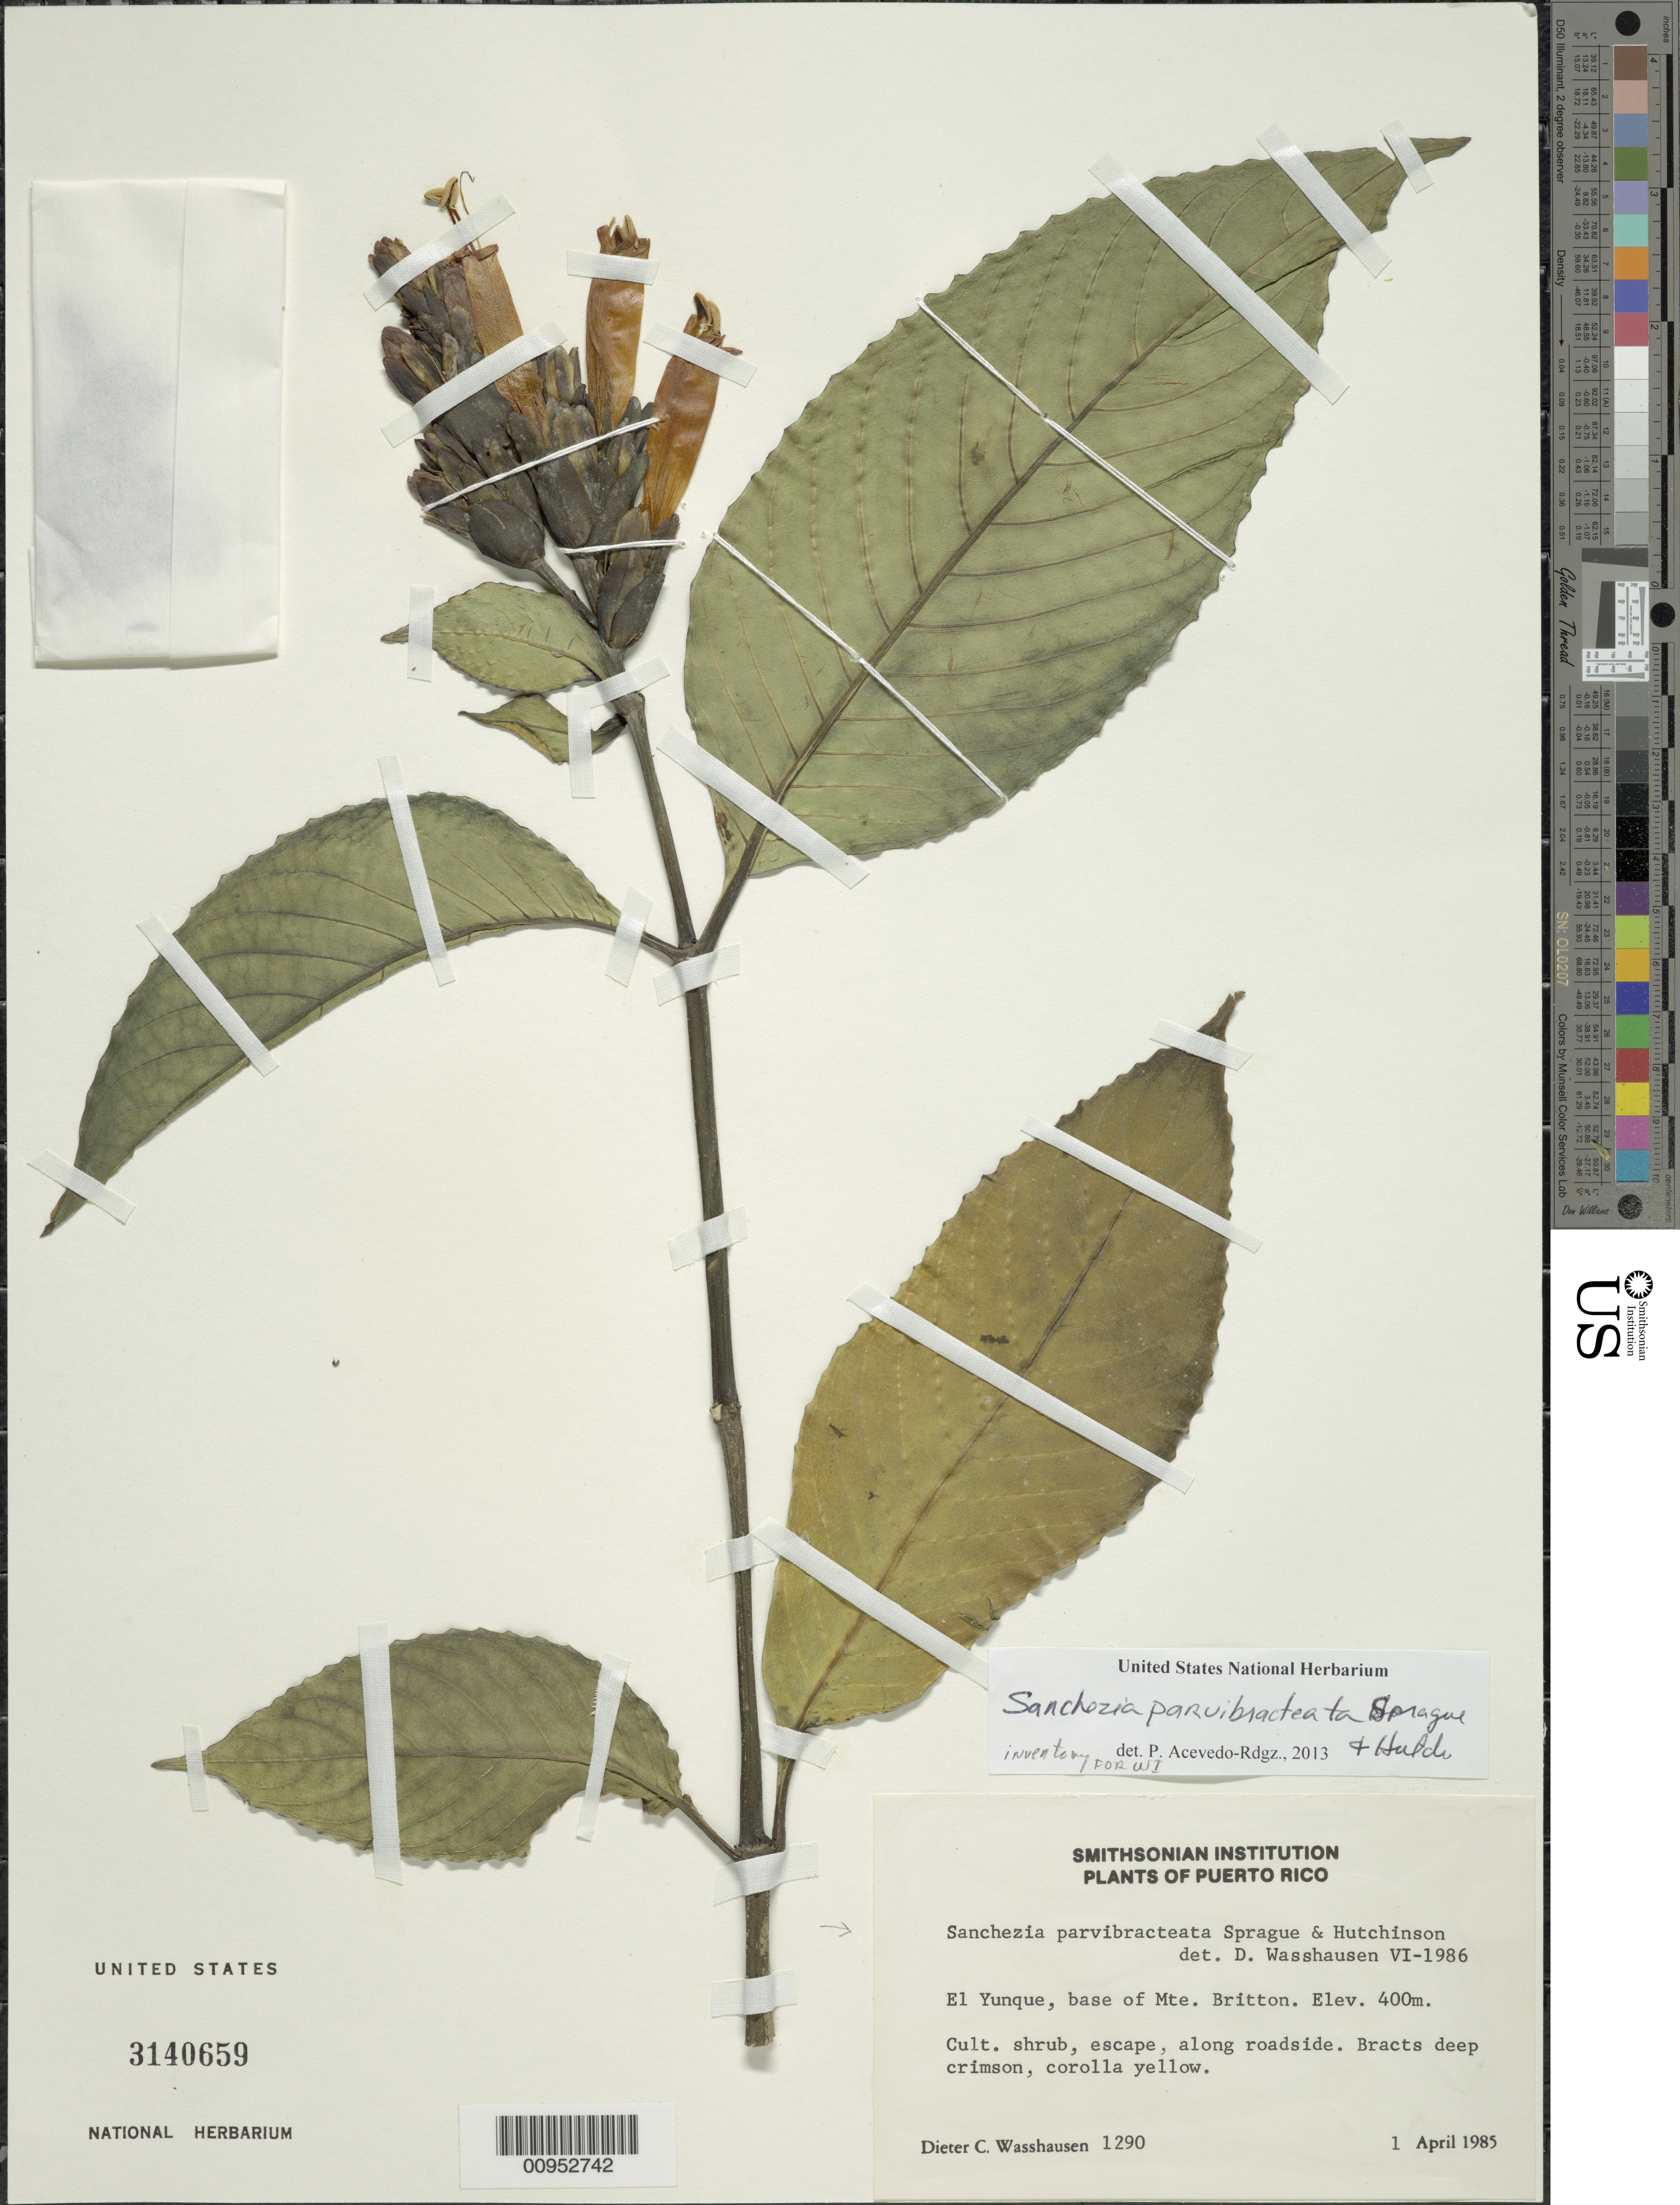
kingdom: Plantae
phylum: Tracheophyta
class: Magnoliopsida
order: Lamiales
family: Acanthaceae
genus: Sanchezia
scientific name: Sanchezia parvibracteata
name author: Sprague & Hutch.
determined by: Acevedo-Rodríguez, P., (BOT), Smithsonian Institution - National Museum of Natural History (UNITED STATES)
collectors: D. C. Wasshausen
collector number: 1290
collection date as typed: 01 Apr 1985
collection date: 1985-04-01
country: Puerto Rico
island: Puerto Rico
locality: El Yunque, base of Mt. Britton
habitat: Along roadside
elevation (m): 400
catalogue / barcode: US 3140659